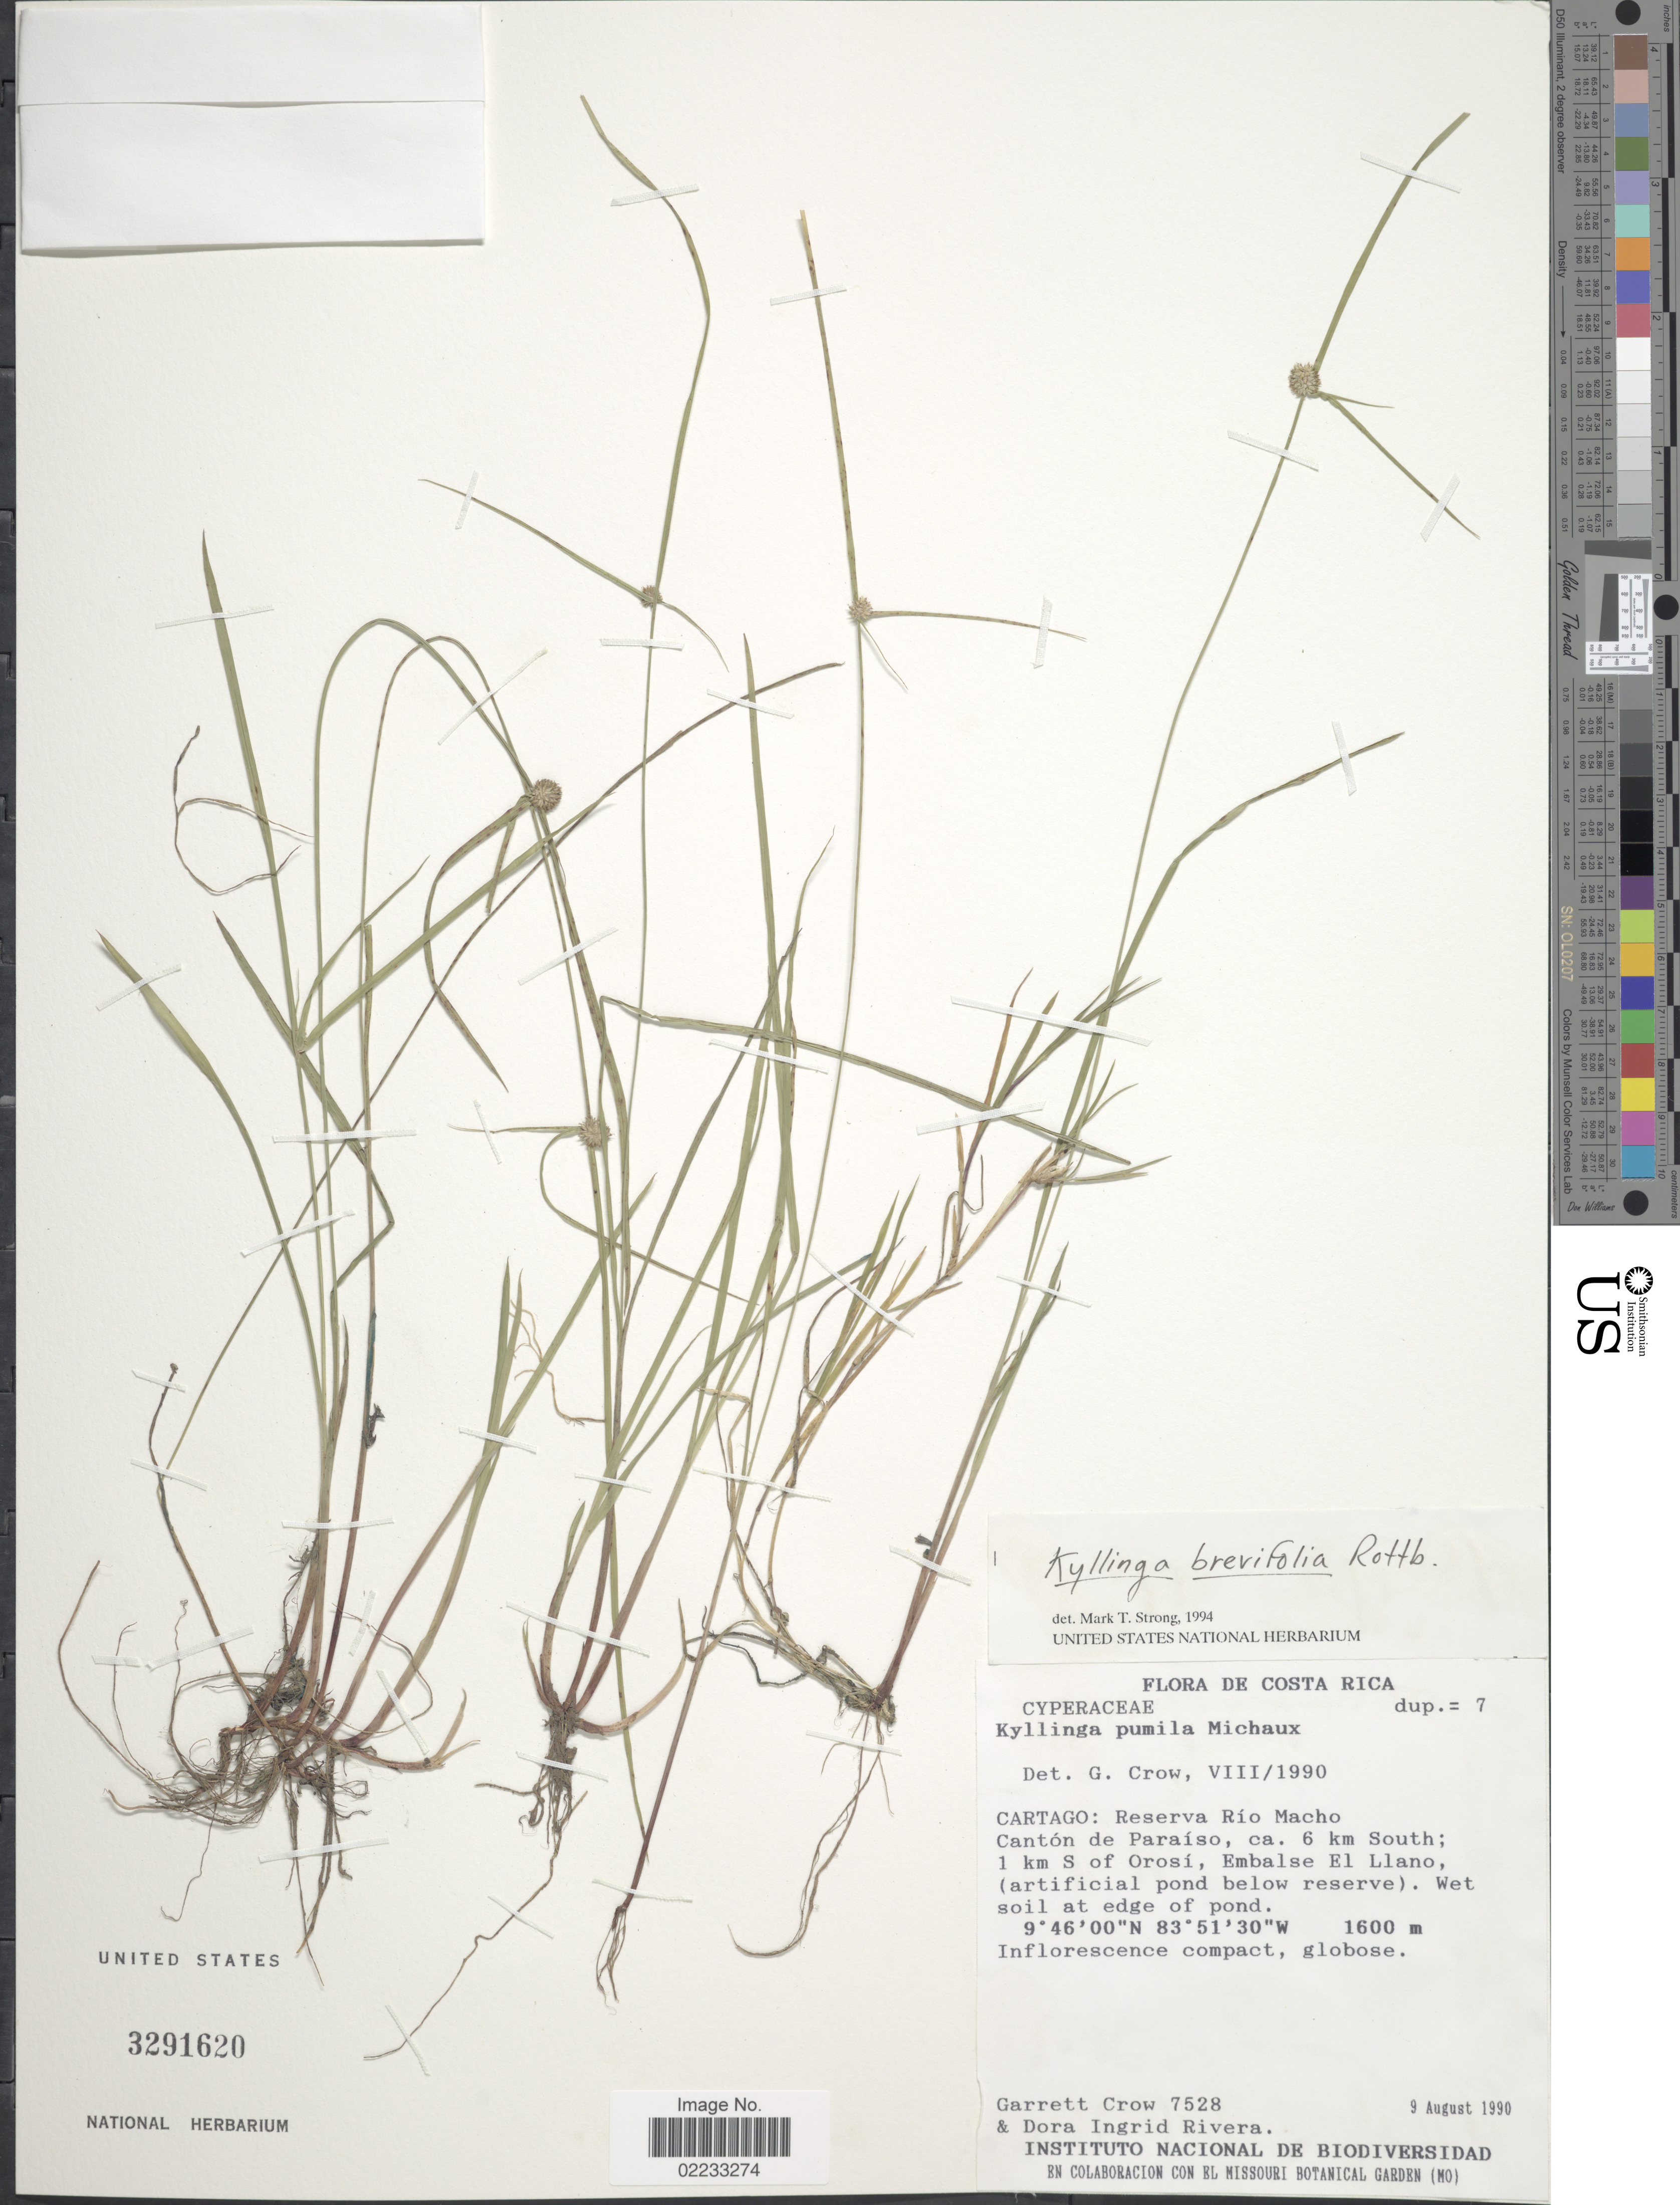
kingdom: Plantae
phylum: Tracheophyta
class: Liliopsida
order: Poales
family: Cyperaceae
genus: Cyperus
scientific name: Cyperus brevifolius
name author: (Rottb.) Hassk.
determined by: Strong, M. T., (US), Smithsonian Institution - National Museum of Natural History (UNITED STATES)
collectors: G. E. Crow & D. I. Rivera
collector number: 7528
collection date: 1990-08-09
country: Costa Rica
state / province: Cartago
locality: Reserva Rio Macho, Canton de Paraiso, ca. 6 km South; 1 km S of Orosi, Embalse El Llano, (artificial pond below reserve), et soil at edge of pond.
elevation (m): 1600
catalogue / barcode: US 3291620